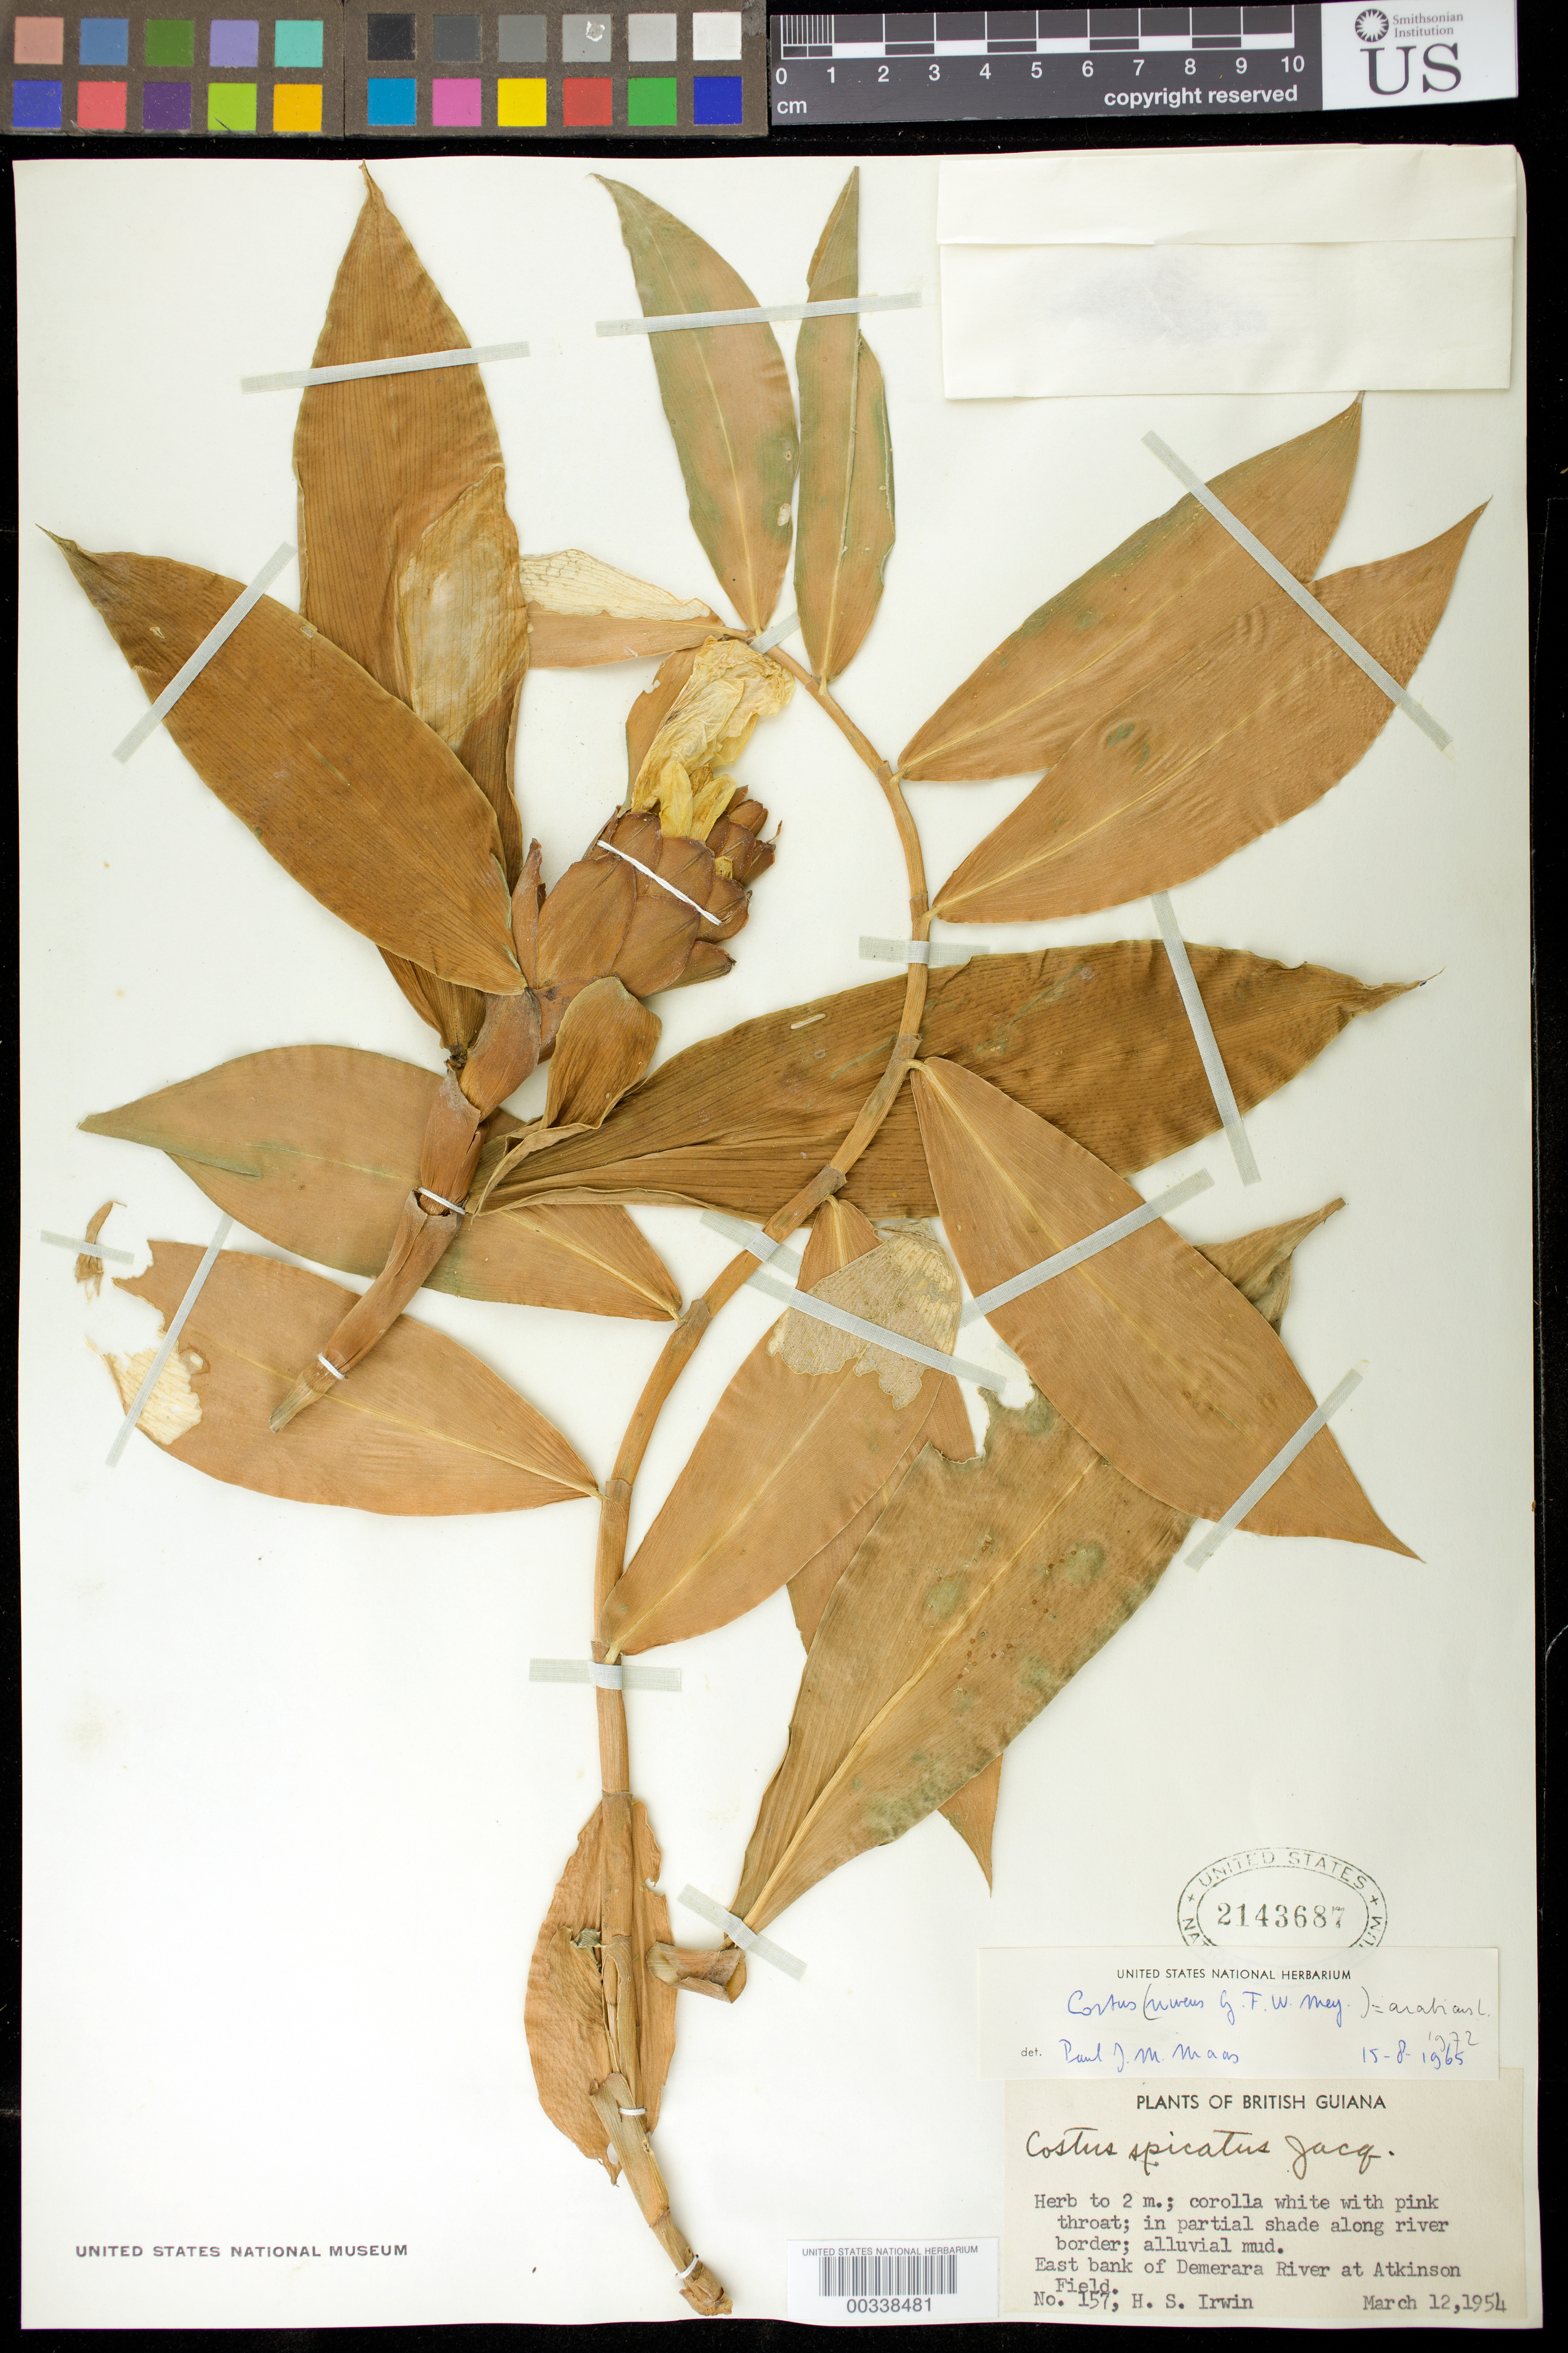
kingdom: Plantae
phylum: Tracheophyta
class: Liliopsida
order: Zingiberales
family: Costaceae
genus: Costus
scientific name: Costus arabicus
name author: L.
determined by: Maas, Paul J. M.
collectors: H. Irwin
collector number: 157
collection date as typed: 12 Mar 1954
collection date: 1954-03-12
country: Guyana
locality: E bank of demerara river at atkinson field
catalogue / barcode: US 2143687